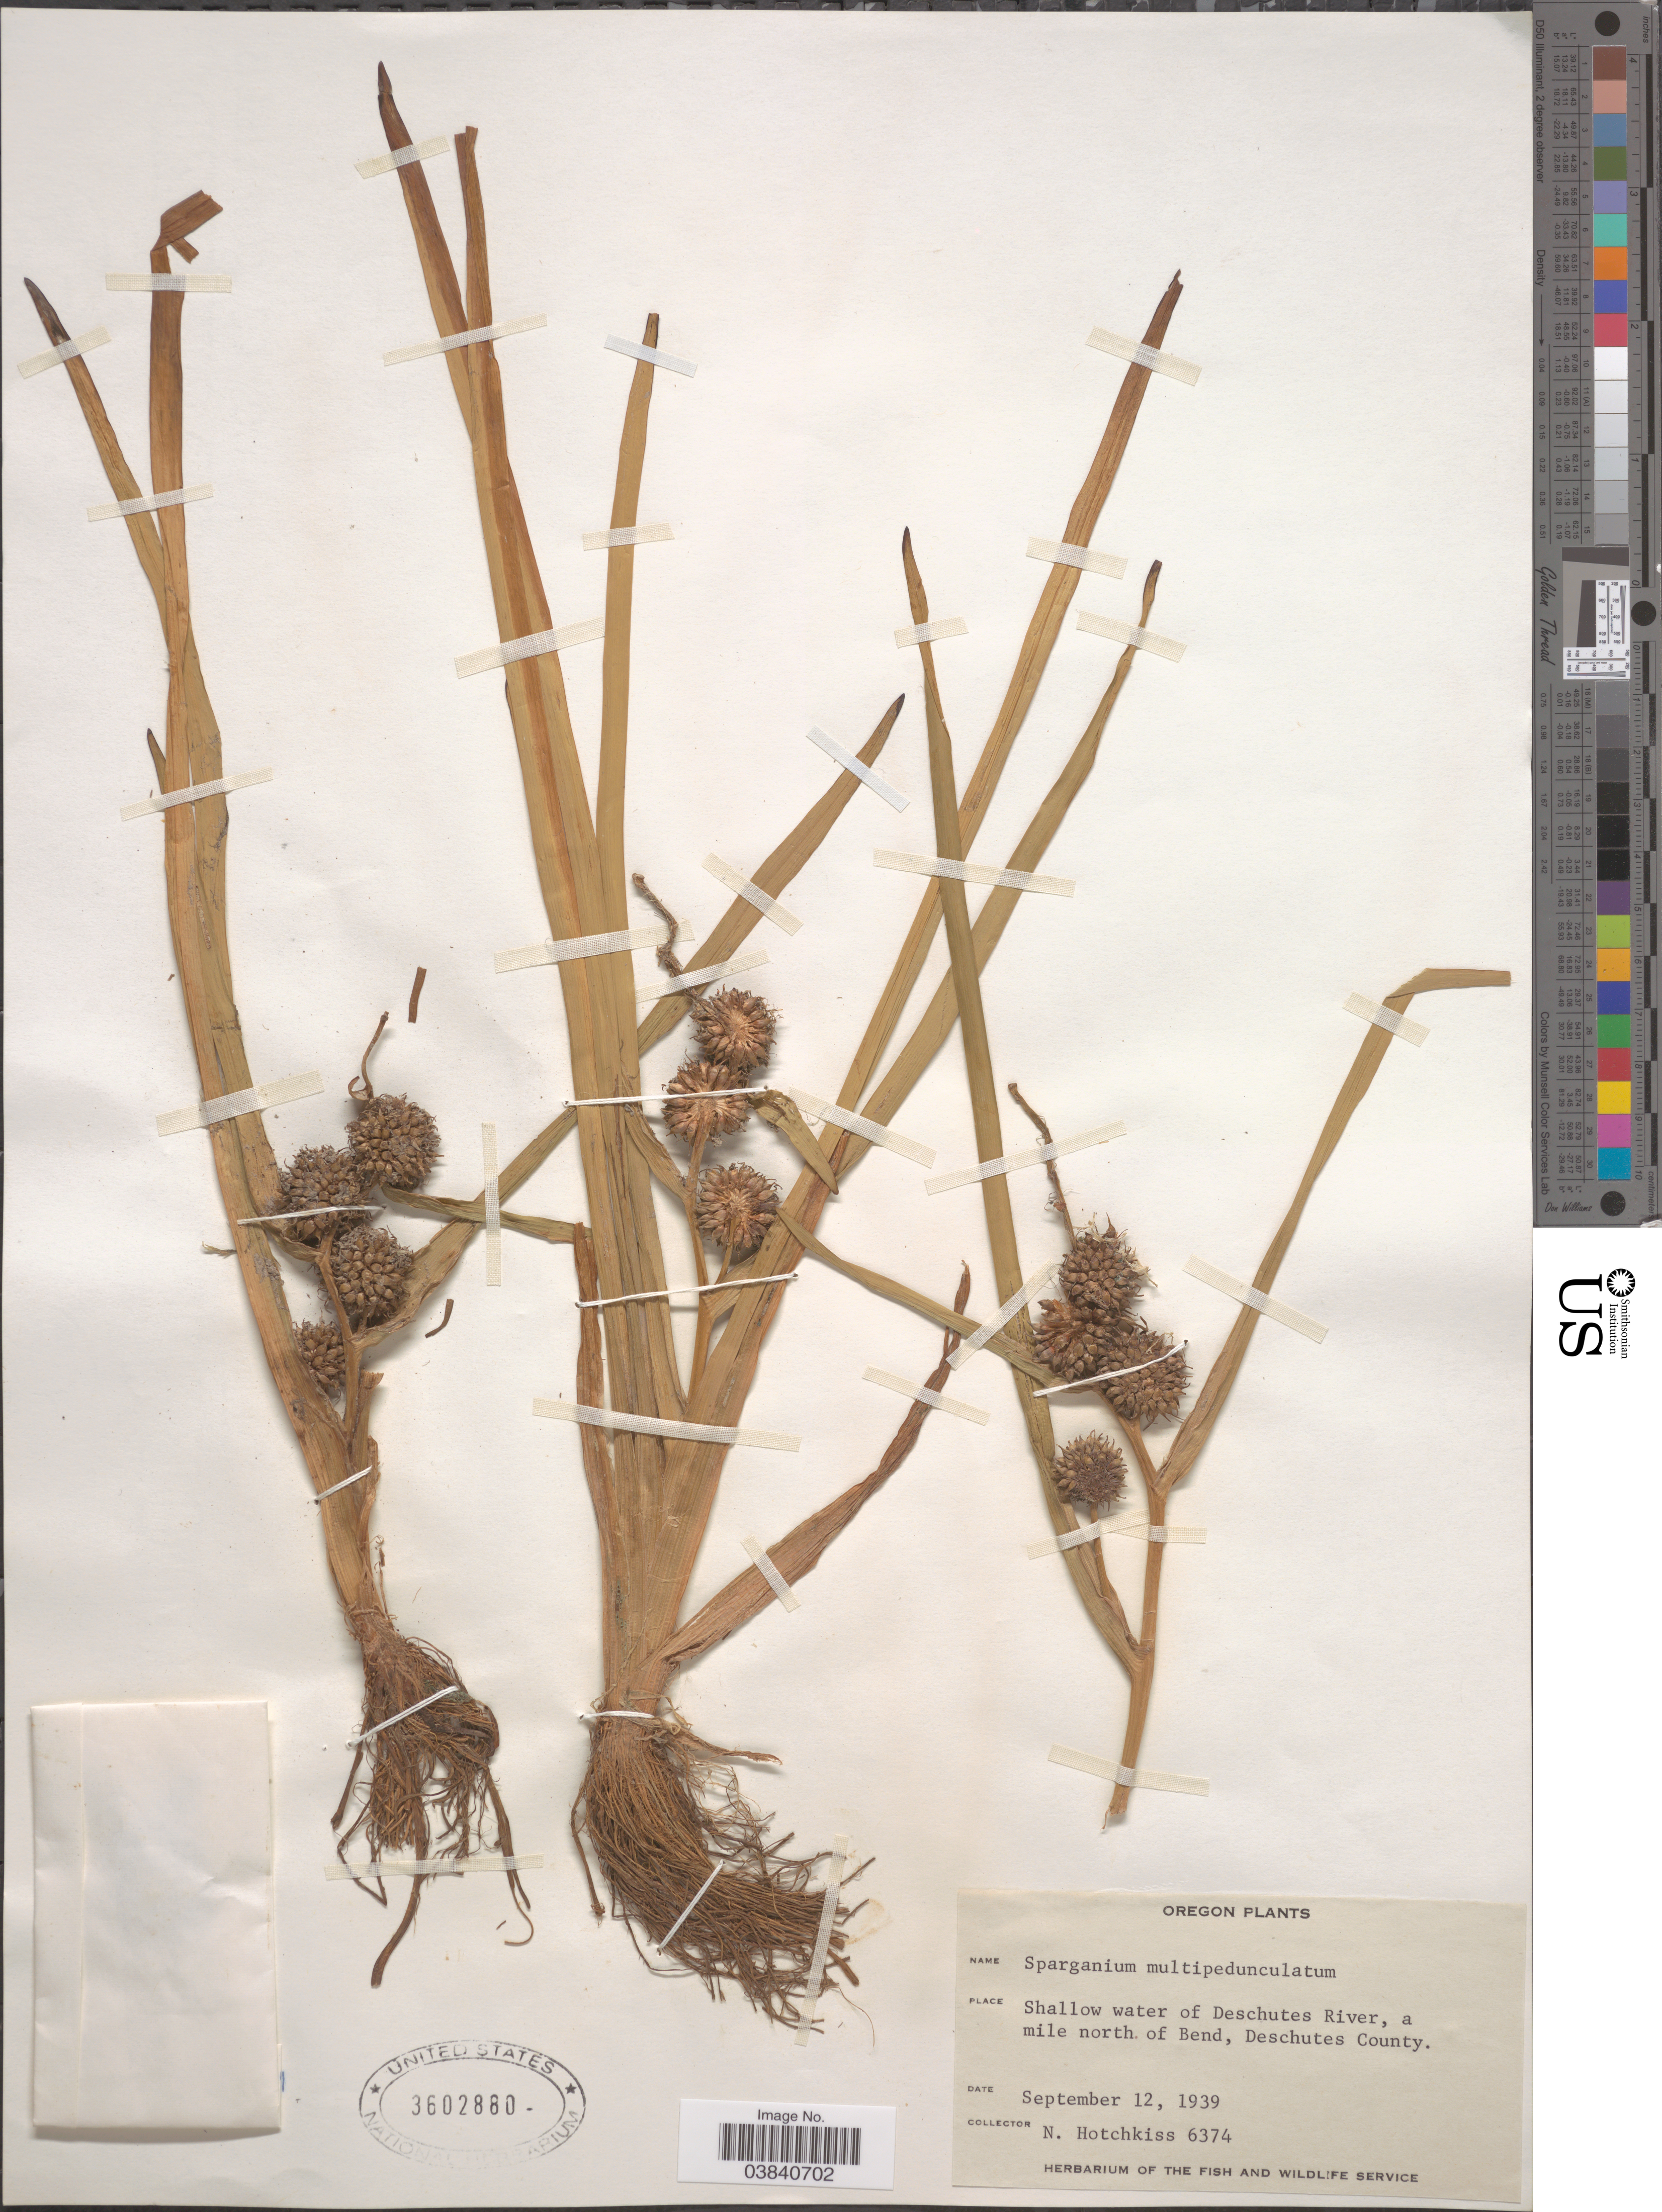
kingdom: Plantae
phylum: Tracheophyta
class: Liliopsida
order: Poales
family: Typhaceae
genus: Sparganium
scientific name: Sparganium multipedunculatum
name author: (Morong) Rydb.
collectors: N. Hotchkiss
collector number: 6374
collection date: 1939-09-12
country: United States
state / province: Oregon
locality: Shallow water of Deschutes River, a mile north of Bend, Deschutes County.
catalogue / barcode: US 3602880